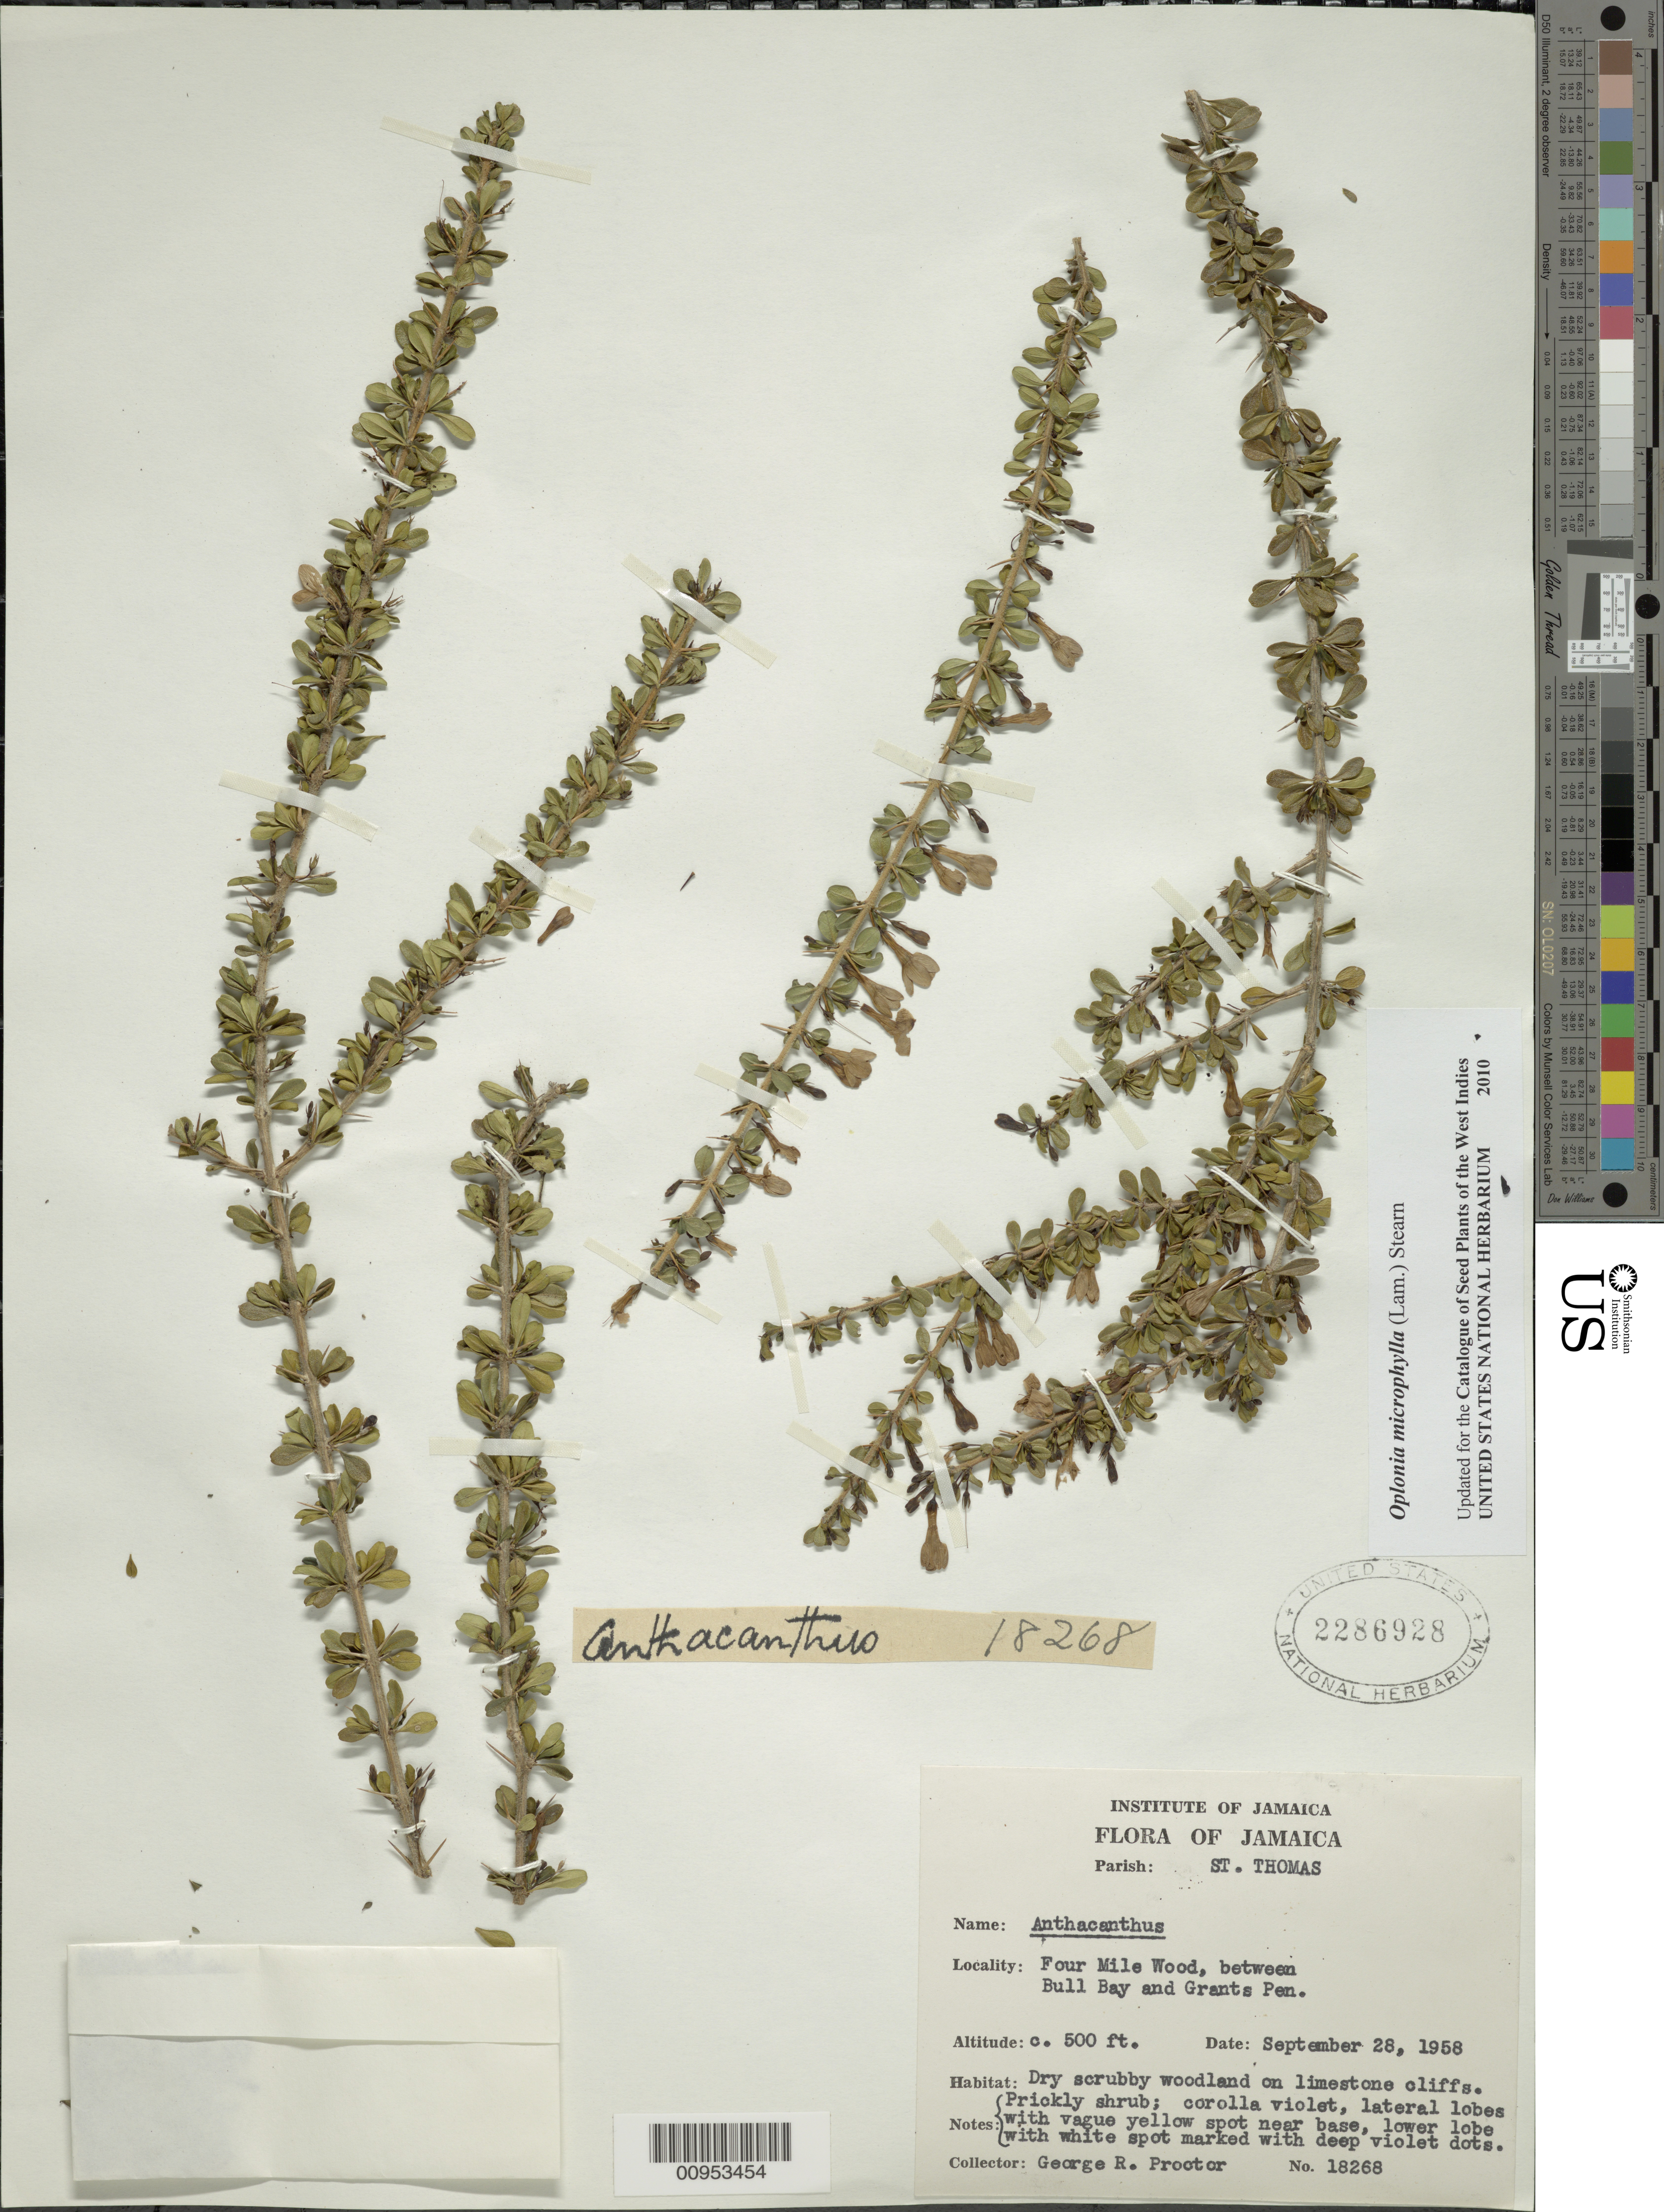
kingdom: Plantae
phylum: Tracheophyta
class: Magnoliopsida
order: Lamiales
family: Acanthaceae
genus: Oplonia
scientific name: Oplonia microphylla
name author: (Lam.) Stearn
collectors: G. R. Proctor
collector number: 18268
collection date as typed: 28 Sep 1958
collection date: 1958-09-28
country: Jamaica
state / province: Saint Thomas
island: Jamaica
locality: Four Mile Wood, between Bull Bay and Grants Pen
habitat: Dry scrubby woodland on limestone cliffs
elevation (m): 152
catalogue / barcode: US 2286928